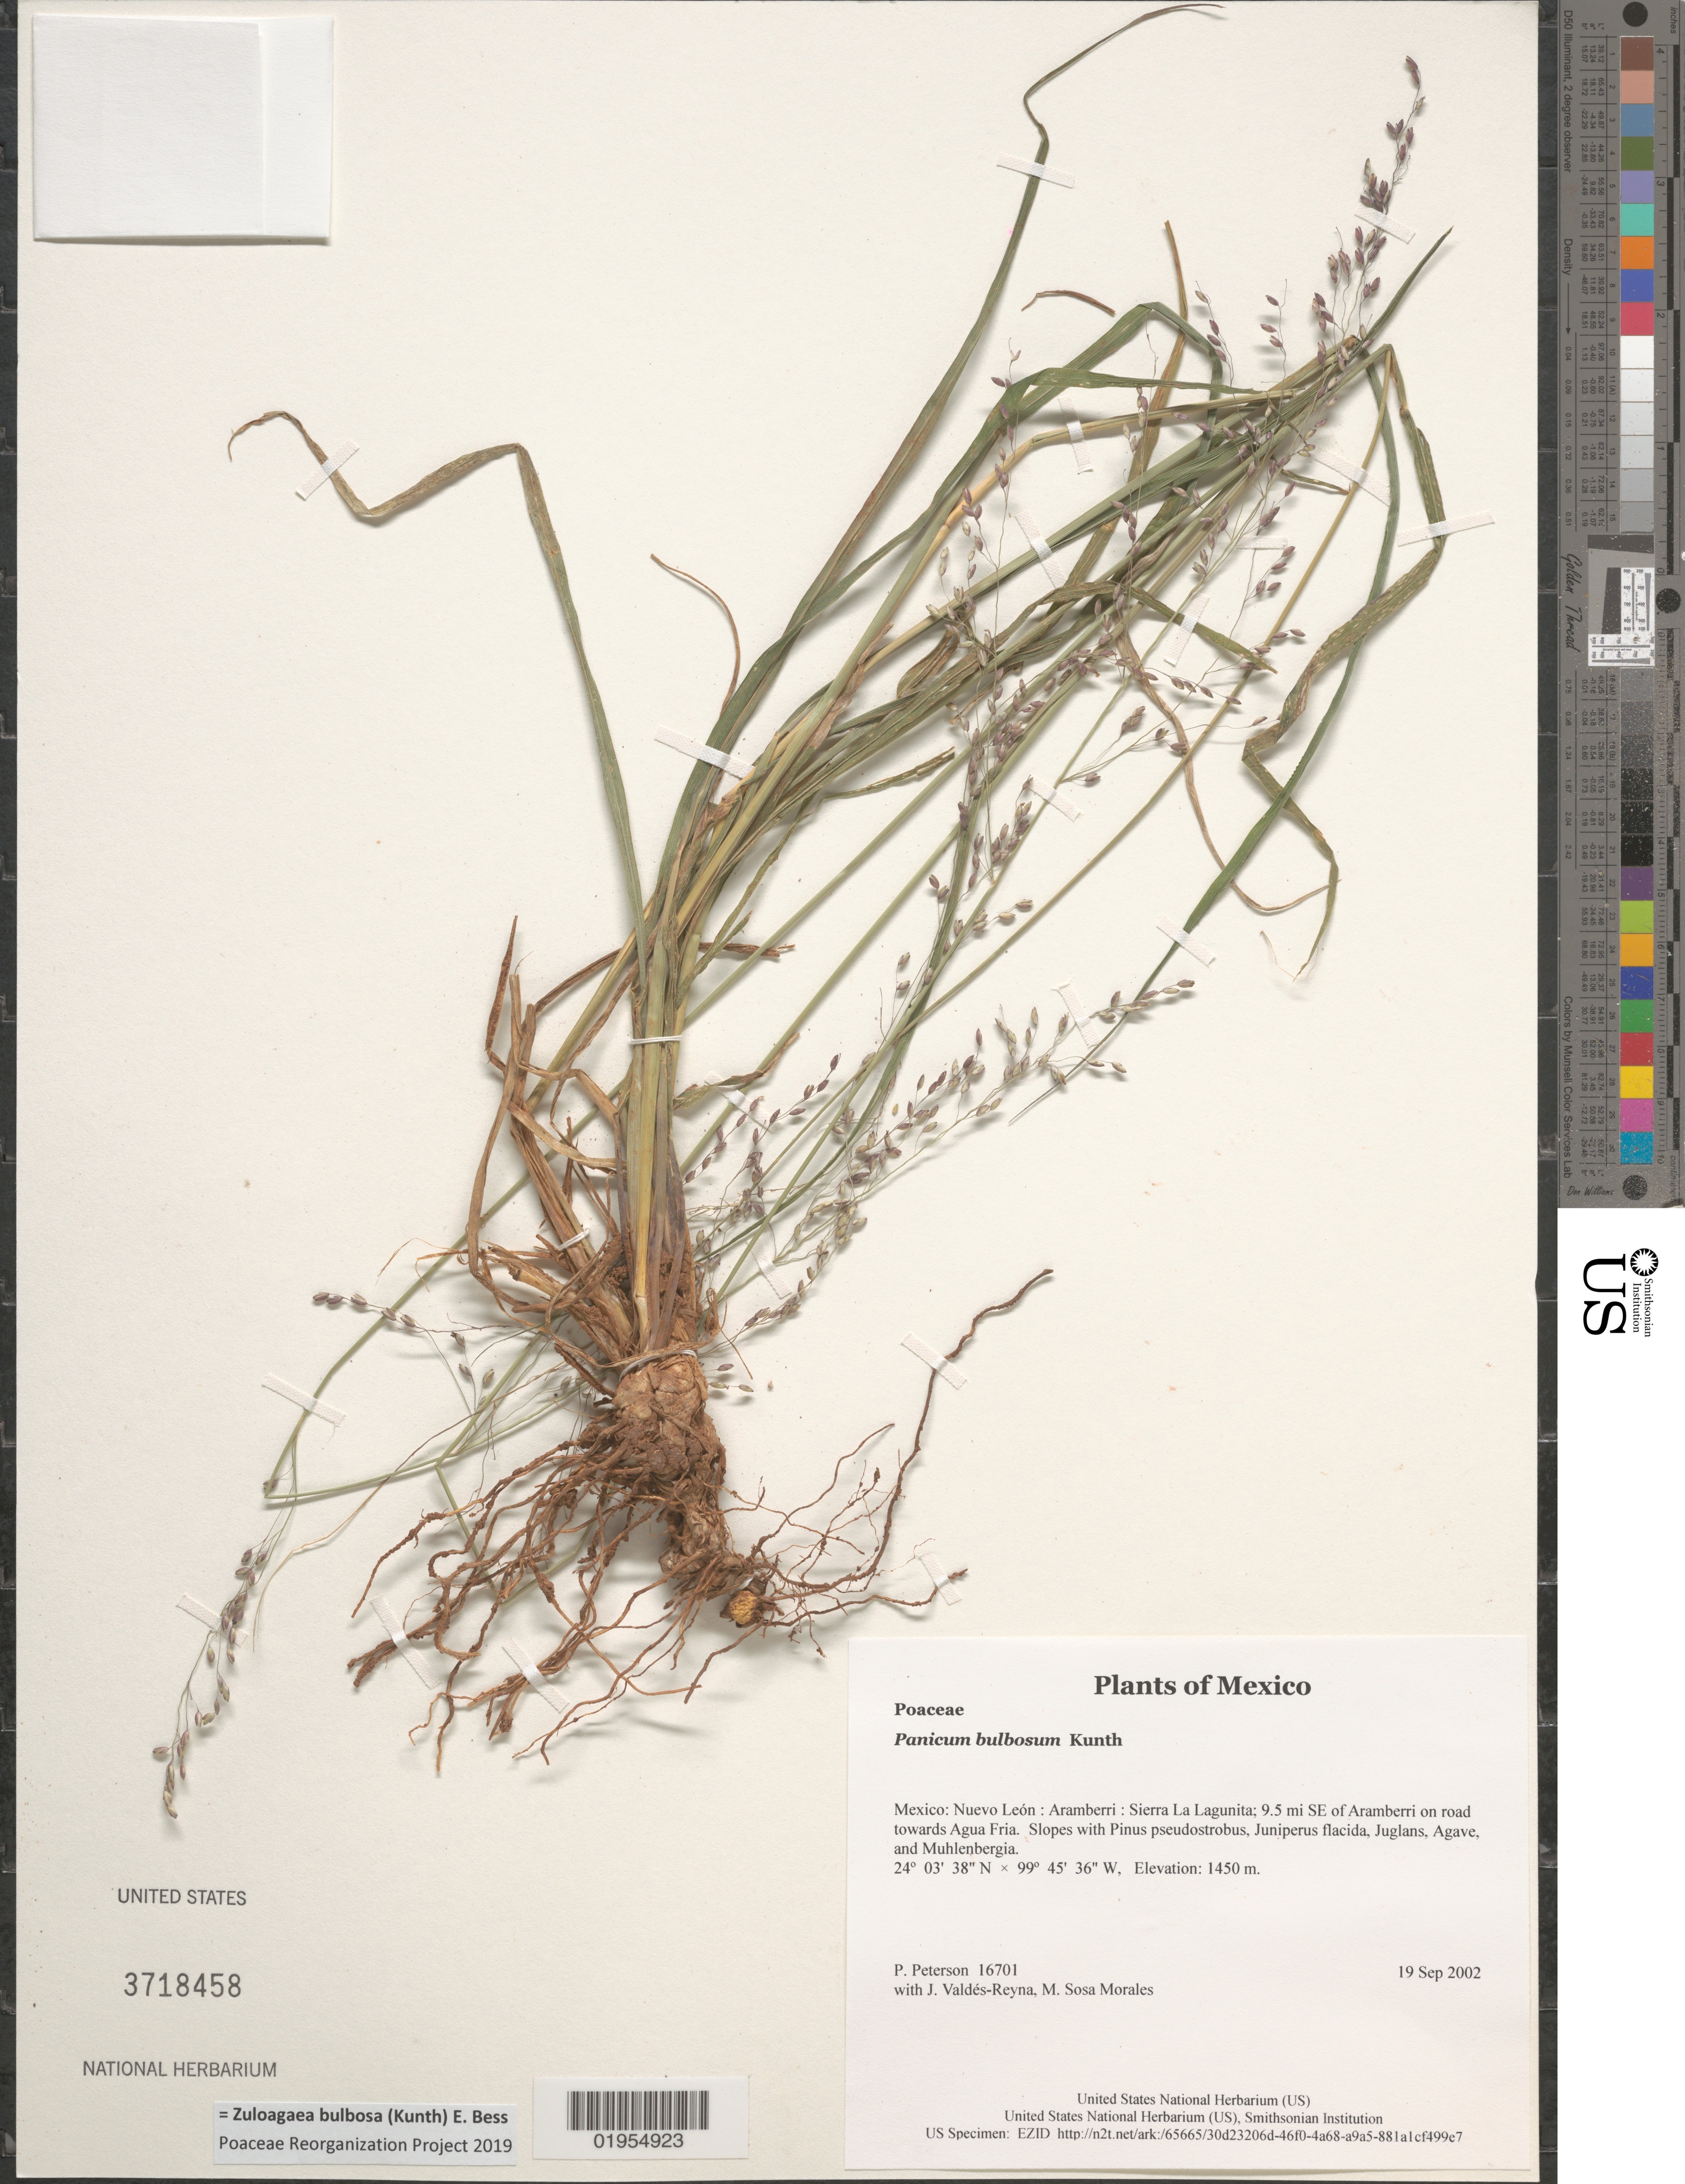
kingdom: Plantae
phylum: Tracheophyta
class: Liliopsida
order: Poales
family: Poaceae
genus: Panicum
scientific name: Panicum bulbosum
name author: Kunth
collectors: P. M. Peterson, J. Valdés-Reyna & M. Sosa Morales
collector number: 16701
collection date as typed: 19 Sep 2002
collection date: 2002-09-19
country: Mexico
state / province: Nuevo León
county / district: Aramberri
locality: Sierra La Lagunita; 9.5 mi SE of Aramberri on road towards Agua Fria. Slopes with Pinus pseudostrobus, Juniperus flacida, Juglans, Agave, and Muhlenbergia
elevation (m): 1450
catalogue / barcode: US 3718458